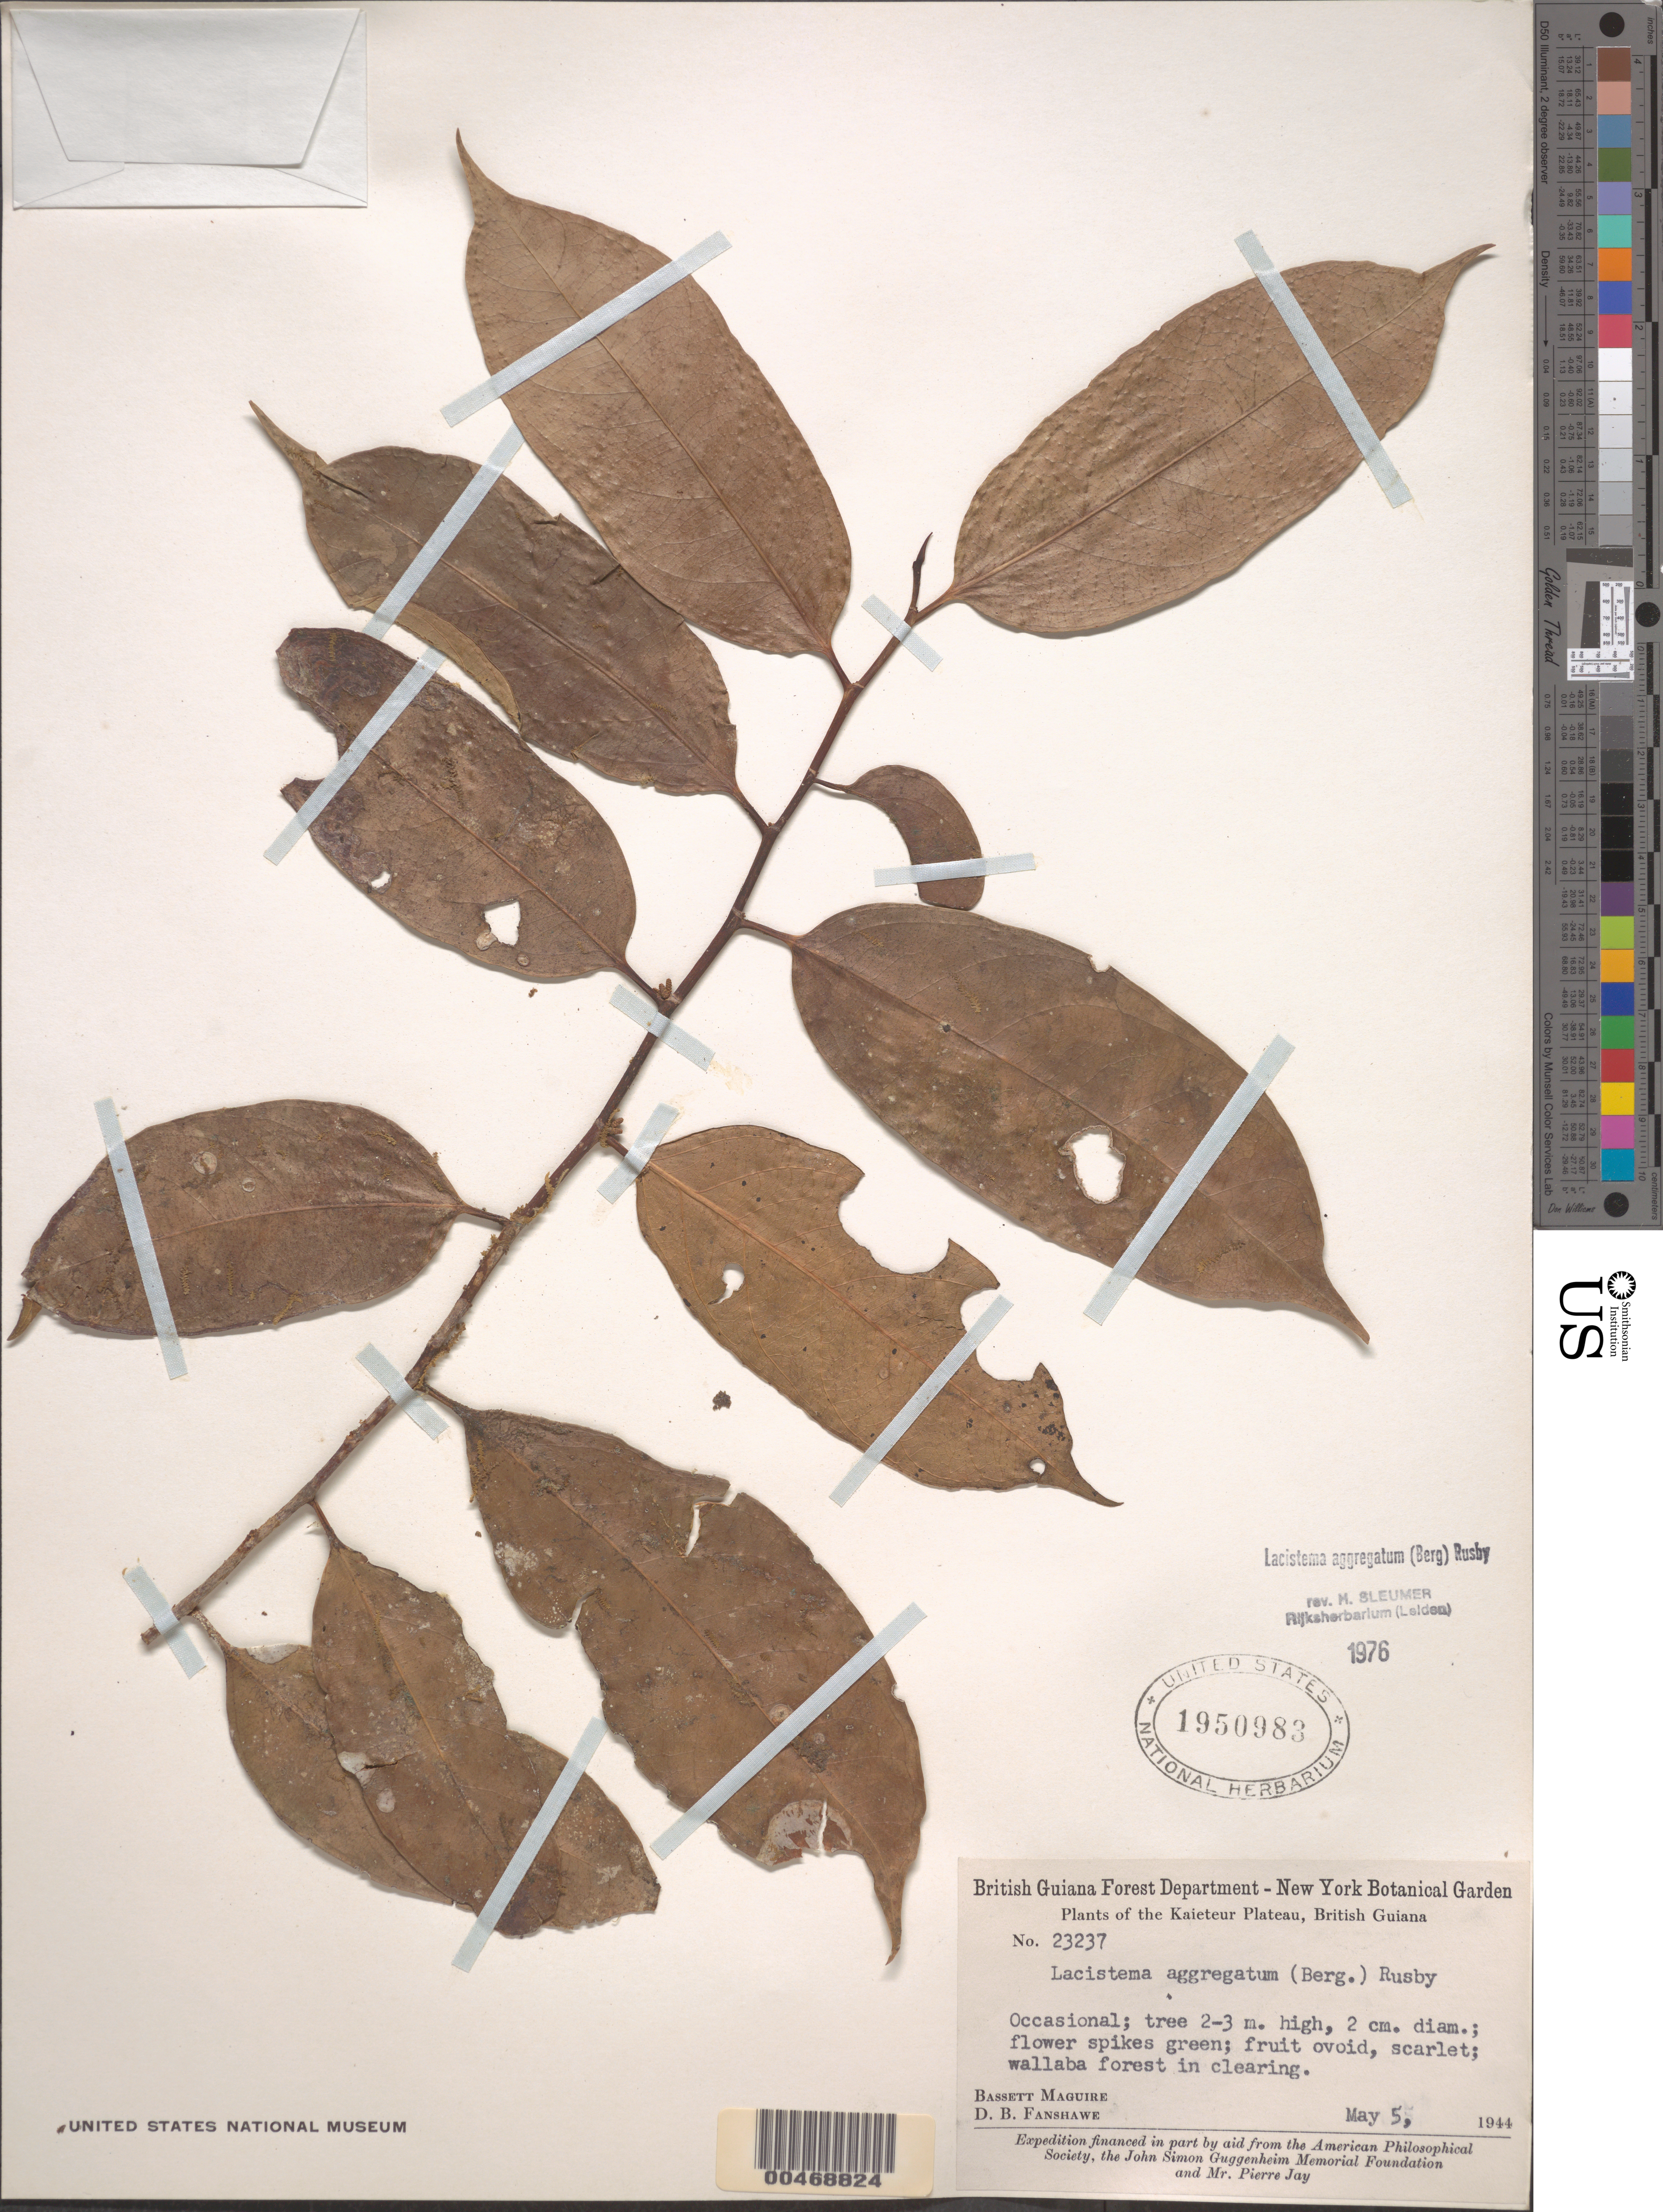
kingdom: Plantae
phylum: Tracheophyta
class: Magnoliopsida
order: Malpighiales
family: Lacistemataceae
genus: Lacistema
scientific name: Lacistema aggregatum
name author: (P.J. Bergius) Rusby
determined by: Sleumer, H. O.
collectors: B. Maguire & D. B. Fanshawe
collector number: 23237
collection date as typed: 5-May-44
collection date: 1944-05-05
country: Guyana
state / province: Potaro-Siparuni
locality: Kaieteur Plateau, Potaro River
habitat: Wallaba forest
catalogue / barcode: US 1950983